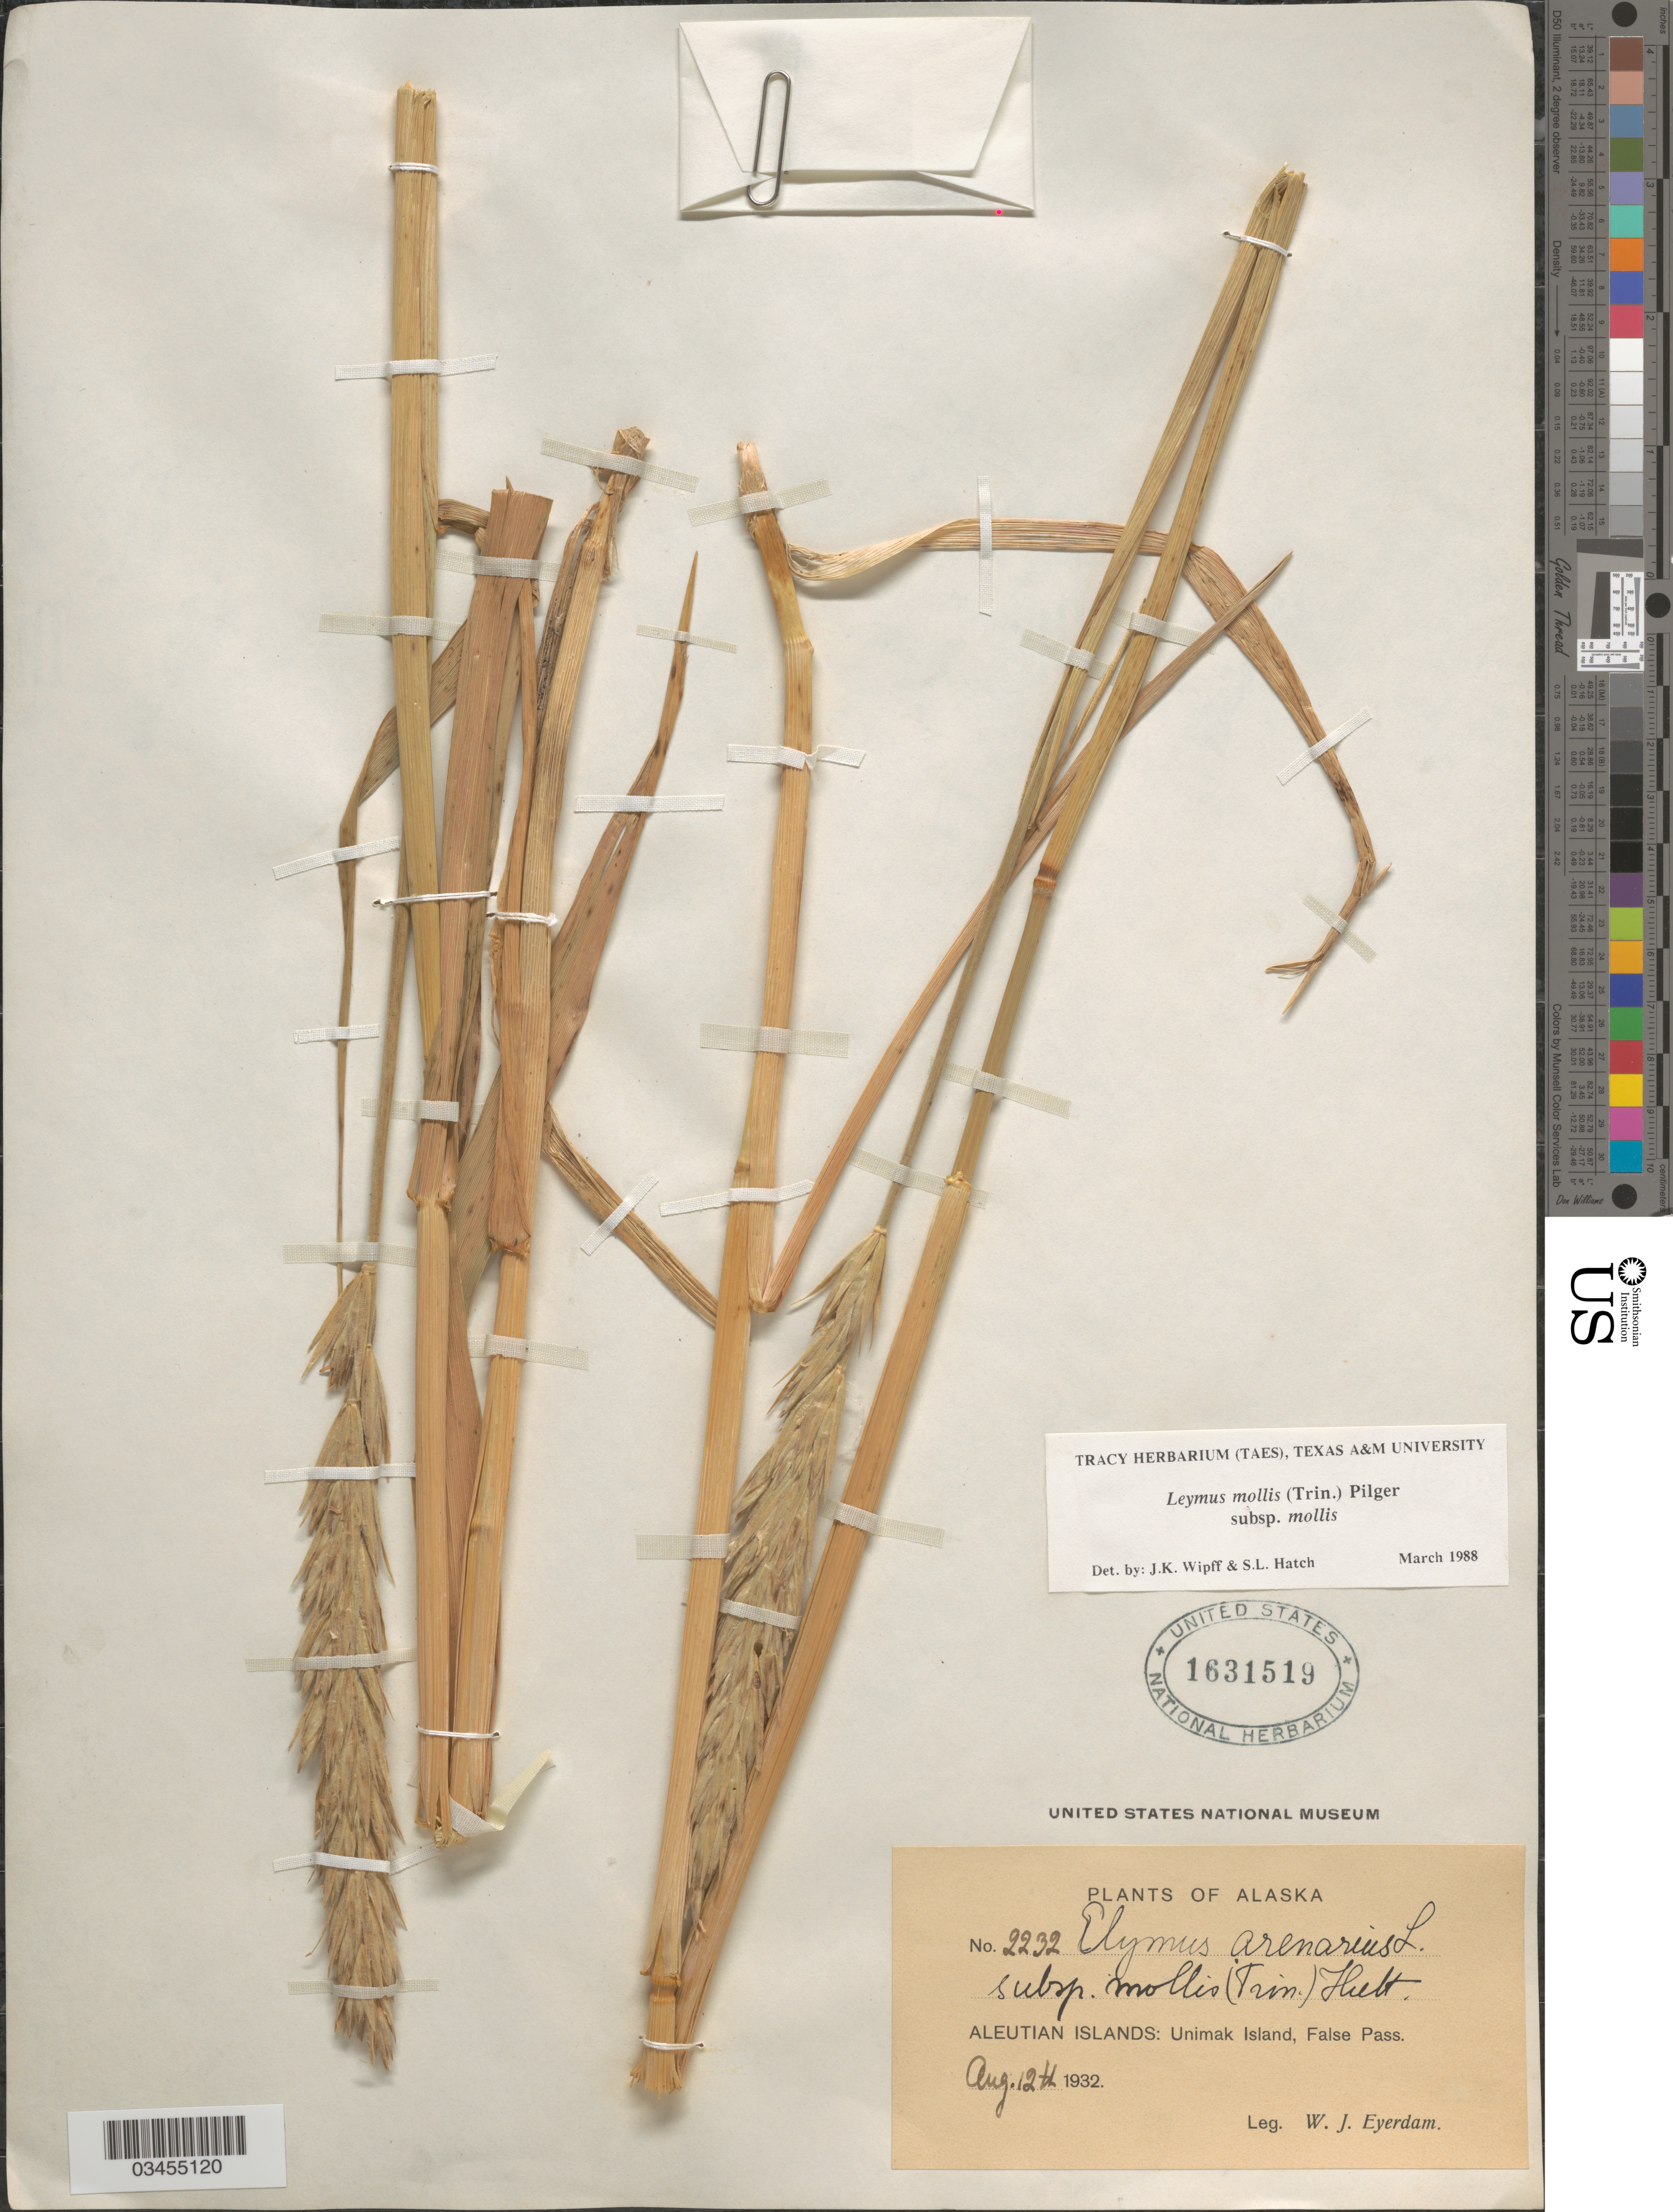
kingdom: Plantae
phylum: Tracheophyta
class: Liliopsida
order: Poales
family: Poaceae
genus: Leymus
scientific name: Leymus mollis subsp. mollis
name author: (Trin.) Pilg.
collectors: W. J. Eyerdam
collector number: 2232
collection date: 1932-08-12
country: United States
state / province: Alaska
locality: Aleutian Islands: Unimak Island, False Pass.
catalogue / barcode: US 1631519